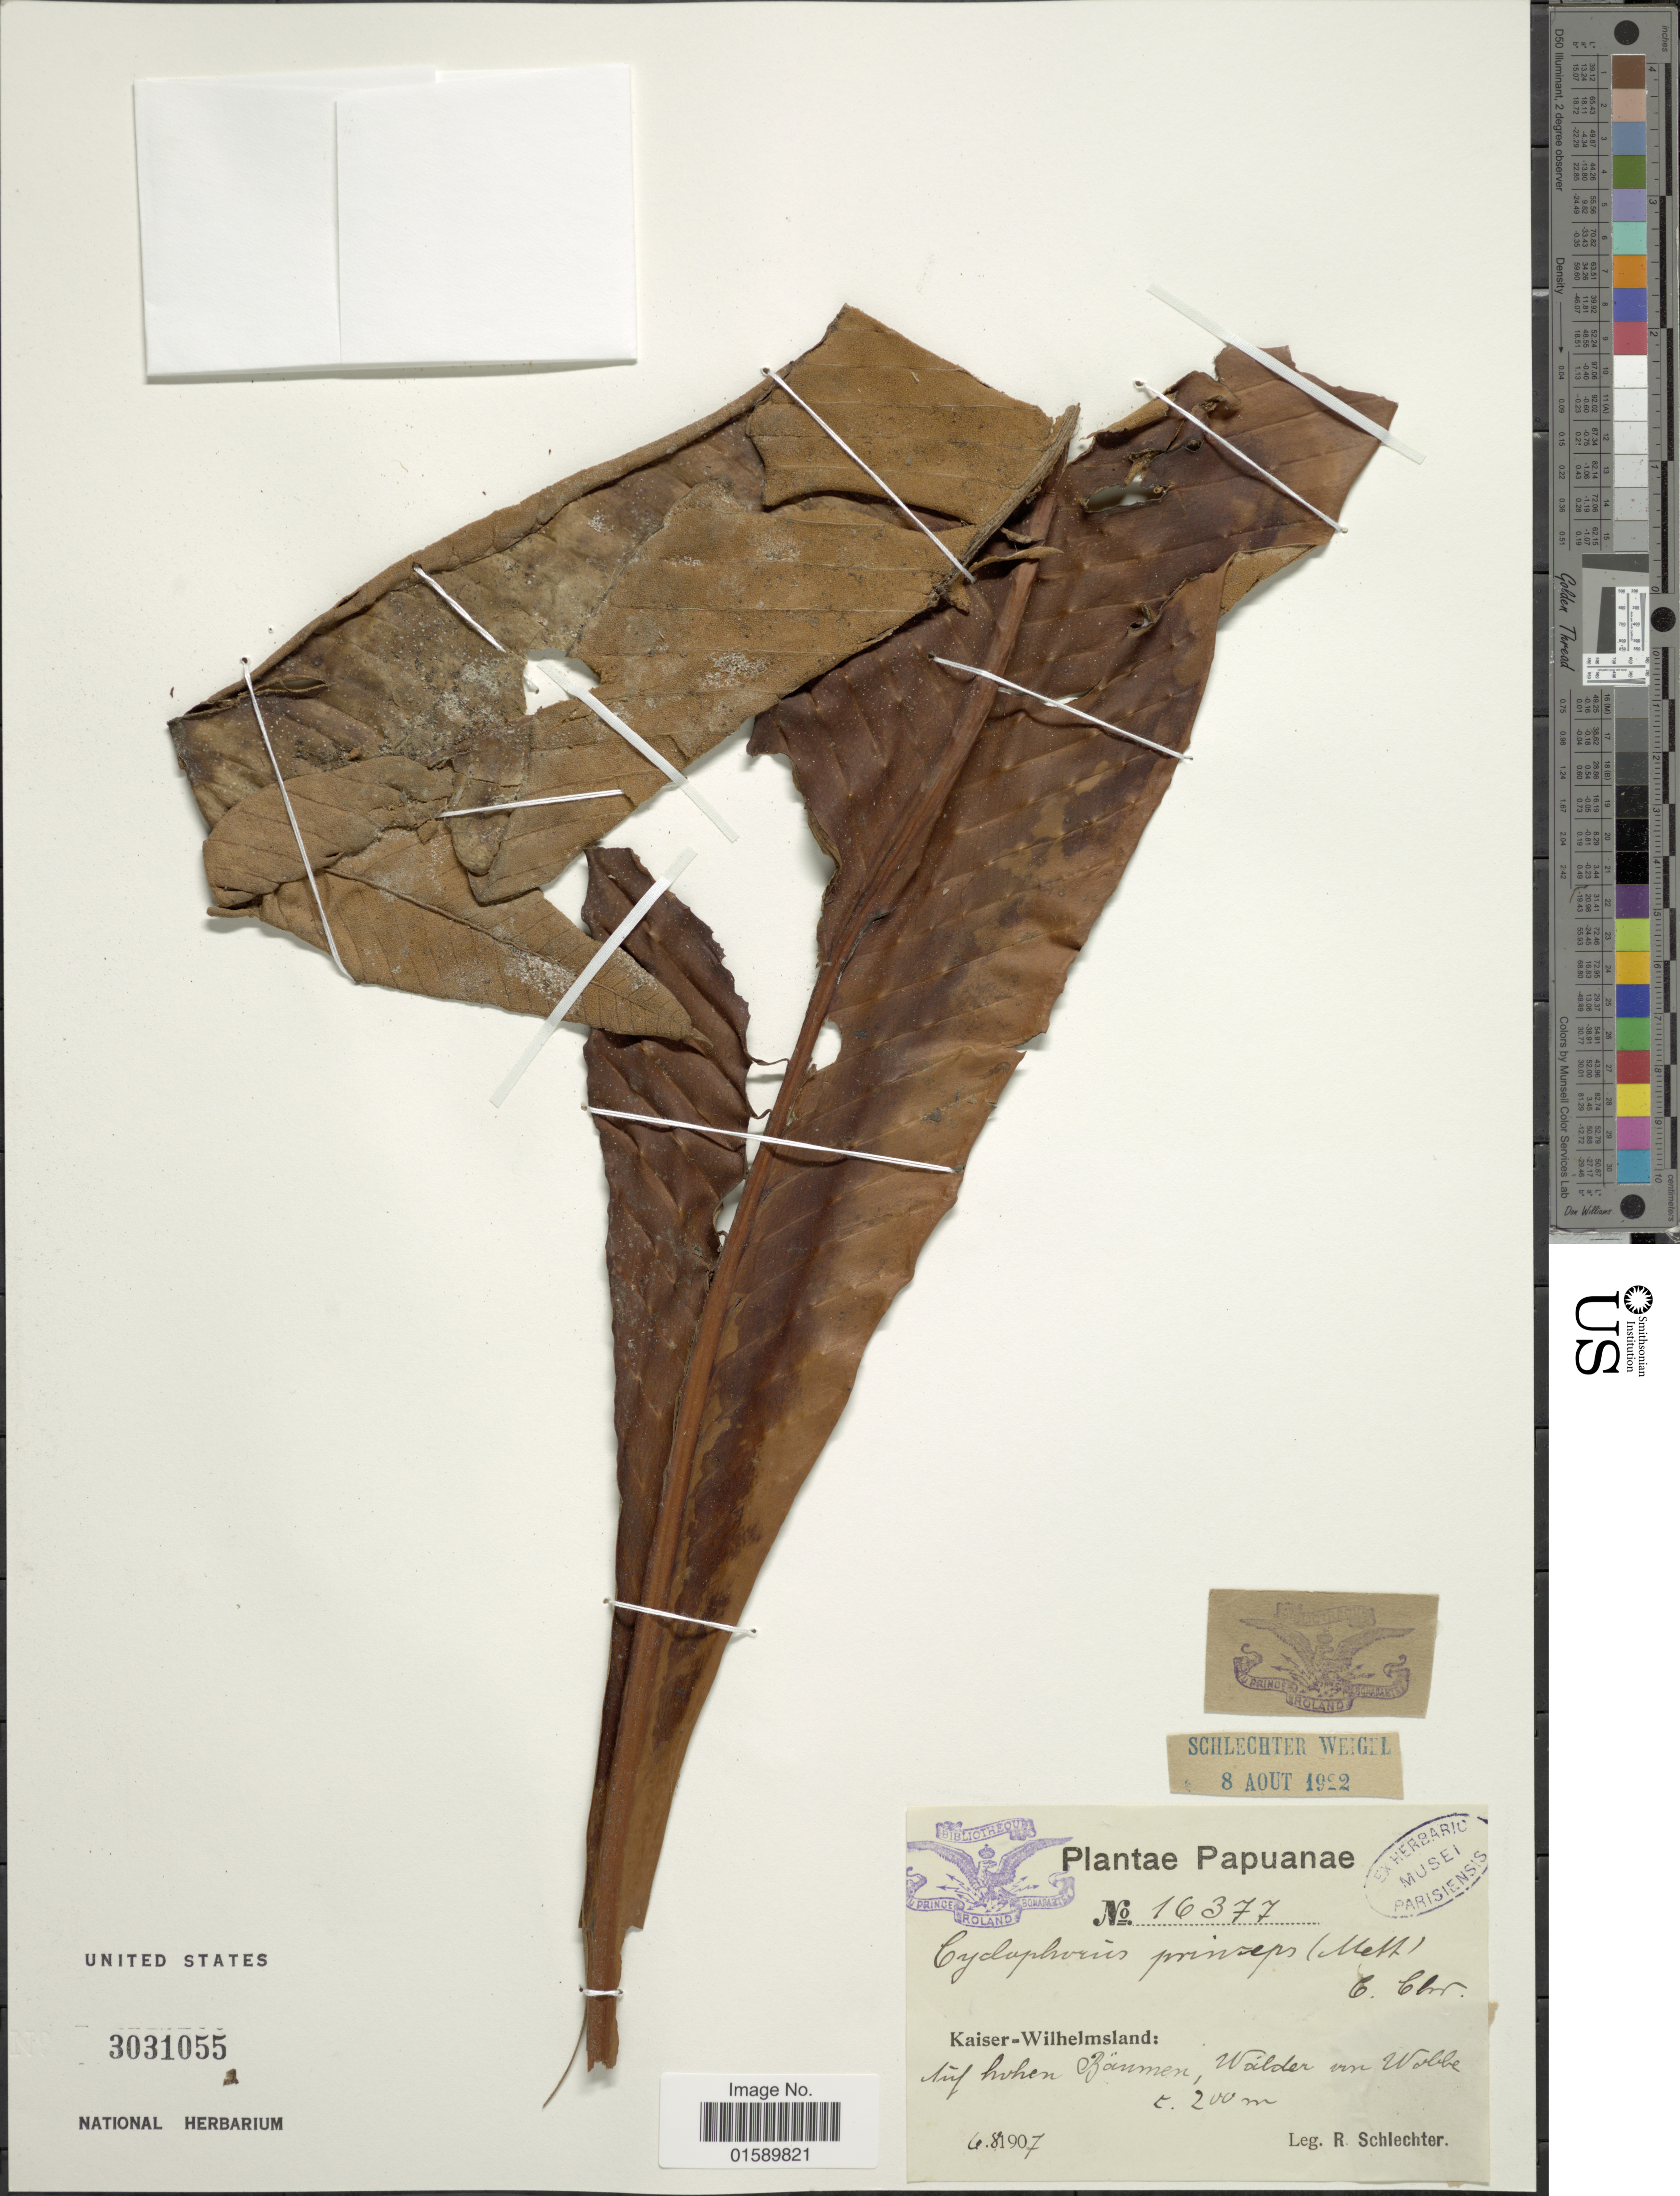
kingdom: Plantae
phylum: Tracheophyta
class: Polypodiopsida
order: Polypodiales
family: Polypodiaceae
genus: Pyrrosia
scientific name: Pyrrosia princeps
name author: (Mett.) C.V. Morton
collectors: F. R. R. Schlechter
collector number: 16377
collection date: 1907-08-06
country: Papua New Guinea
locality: Papuanae, Kaiser-Wilhelmsland: Auf hohen Bäumen, Wälder von Wobbe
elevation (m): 200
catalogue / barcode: US 3031055